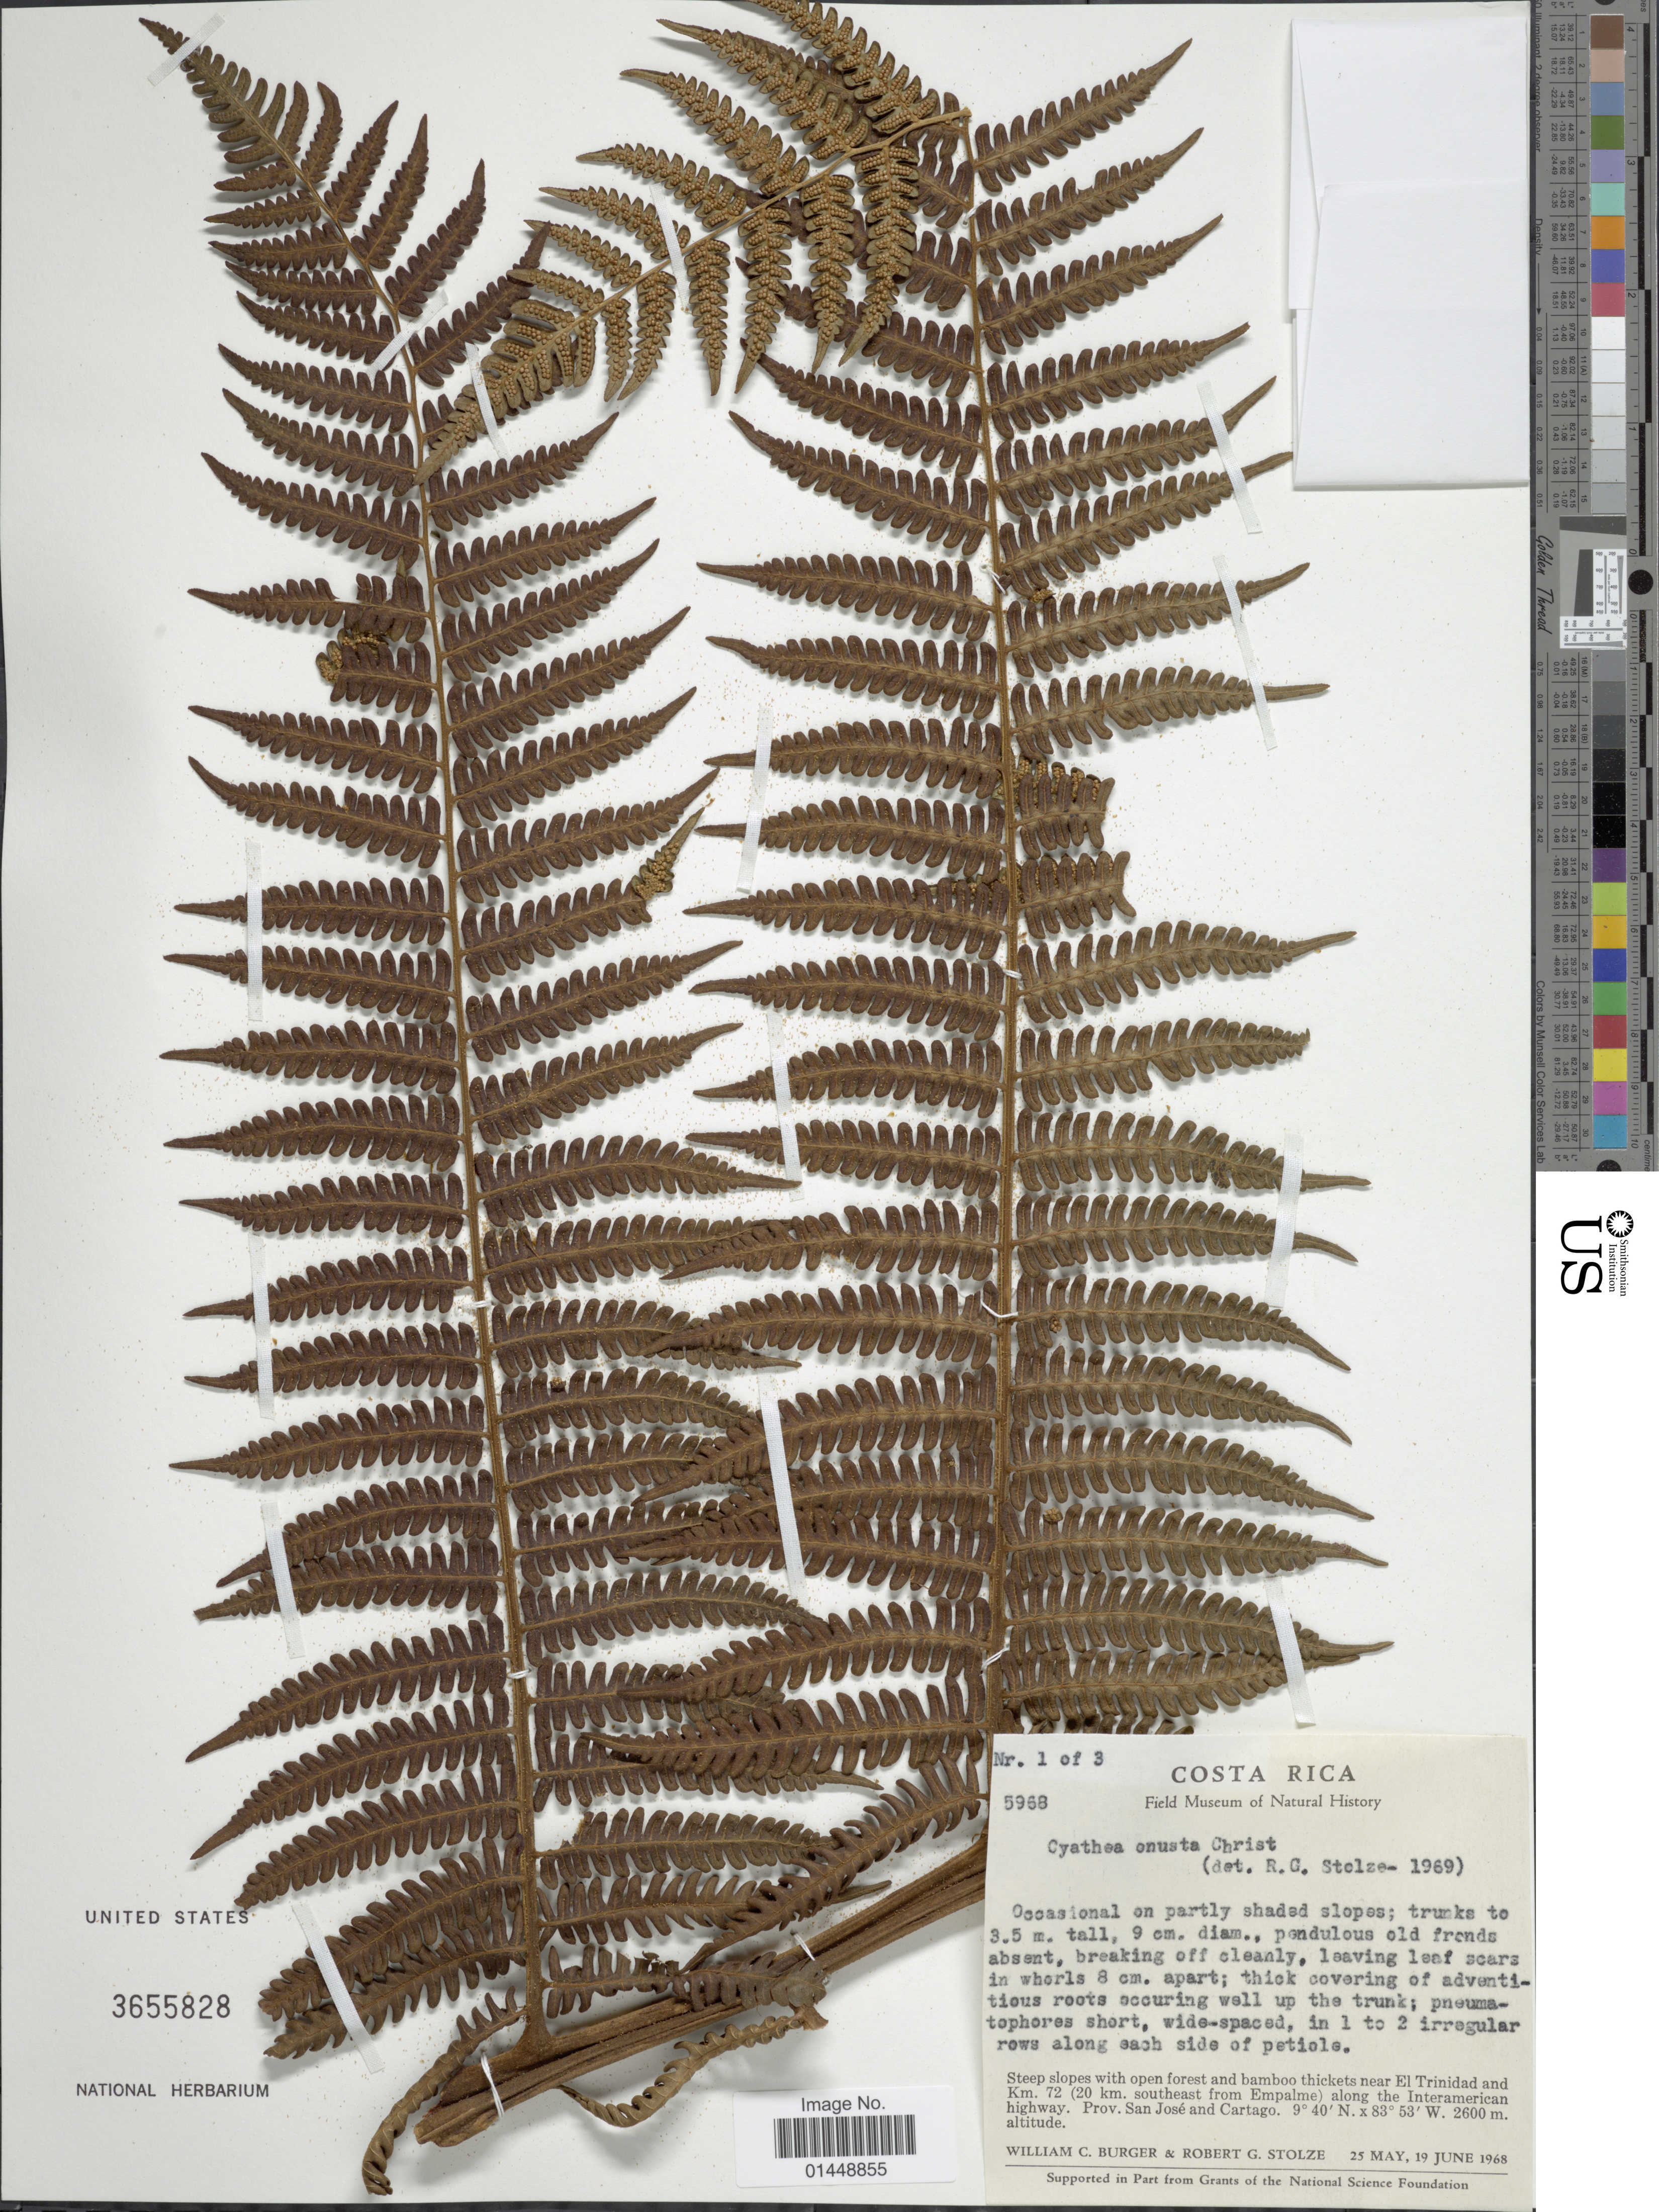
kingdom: Plantae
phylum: Tracheophyta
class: Polypodiopsida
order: Cyatheales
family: Cyatheaceae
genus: Cyathea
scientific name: Cyathea fulva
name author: (M. Martens & Galeotti) Fée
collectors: W. Burger & R. G. Stolze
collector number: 5968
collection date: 1968-05-25/1968-06-19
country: Costa Rica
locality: Steep slopes with open forest and bamboo thickets near El Trinidad and Km. 72 (20 km. southeast from Empalme) along the Interamerican highway. Prov. San José and Cartago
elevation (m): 2600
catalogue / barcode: US 3655828